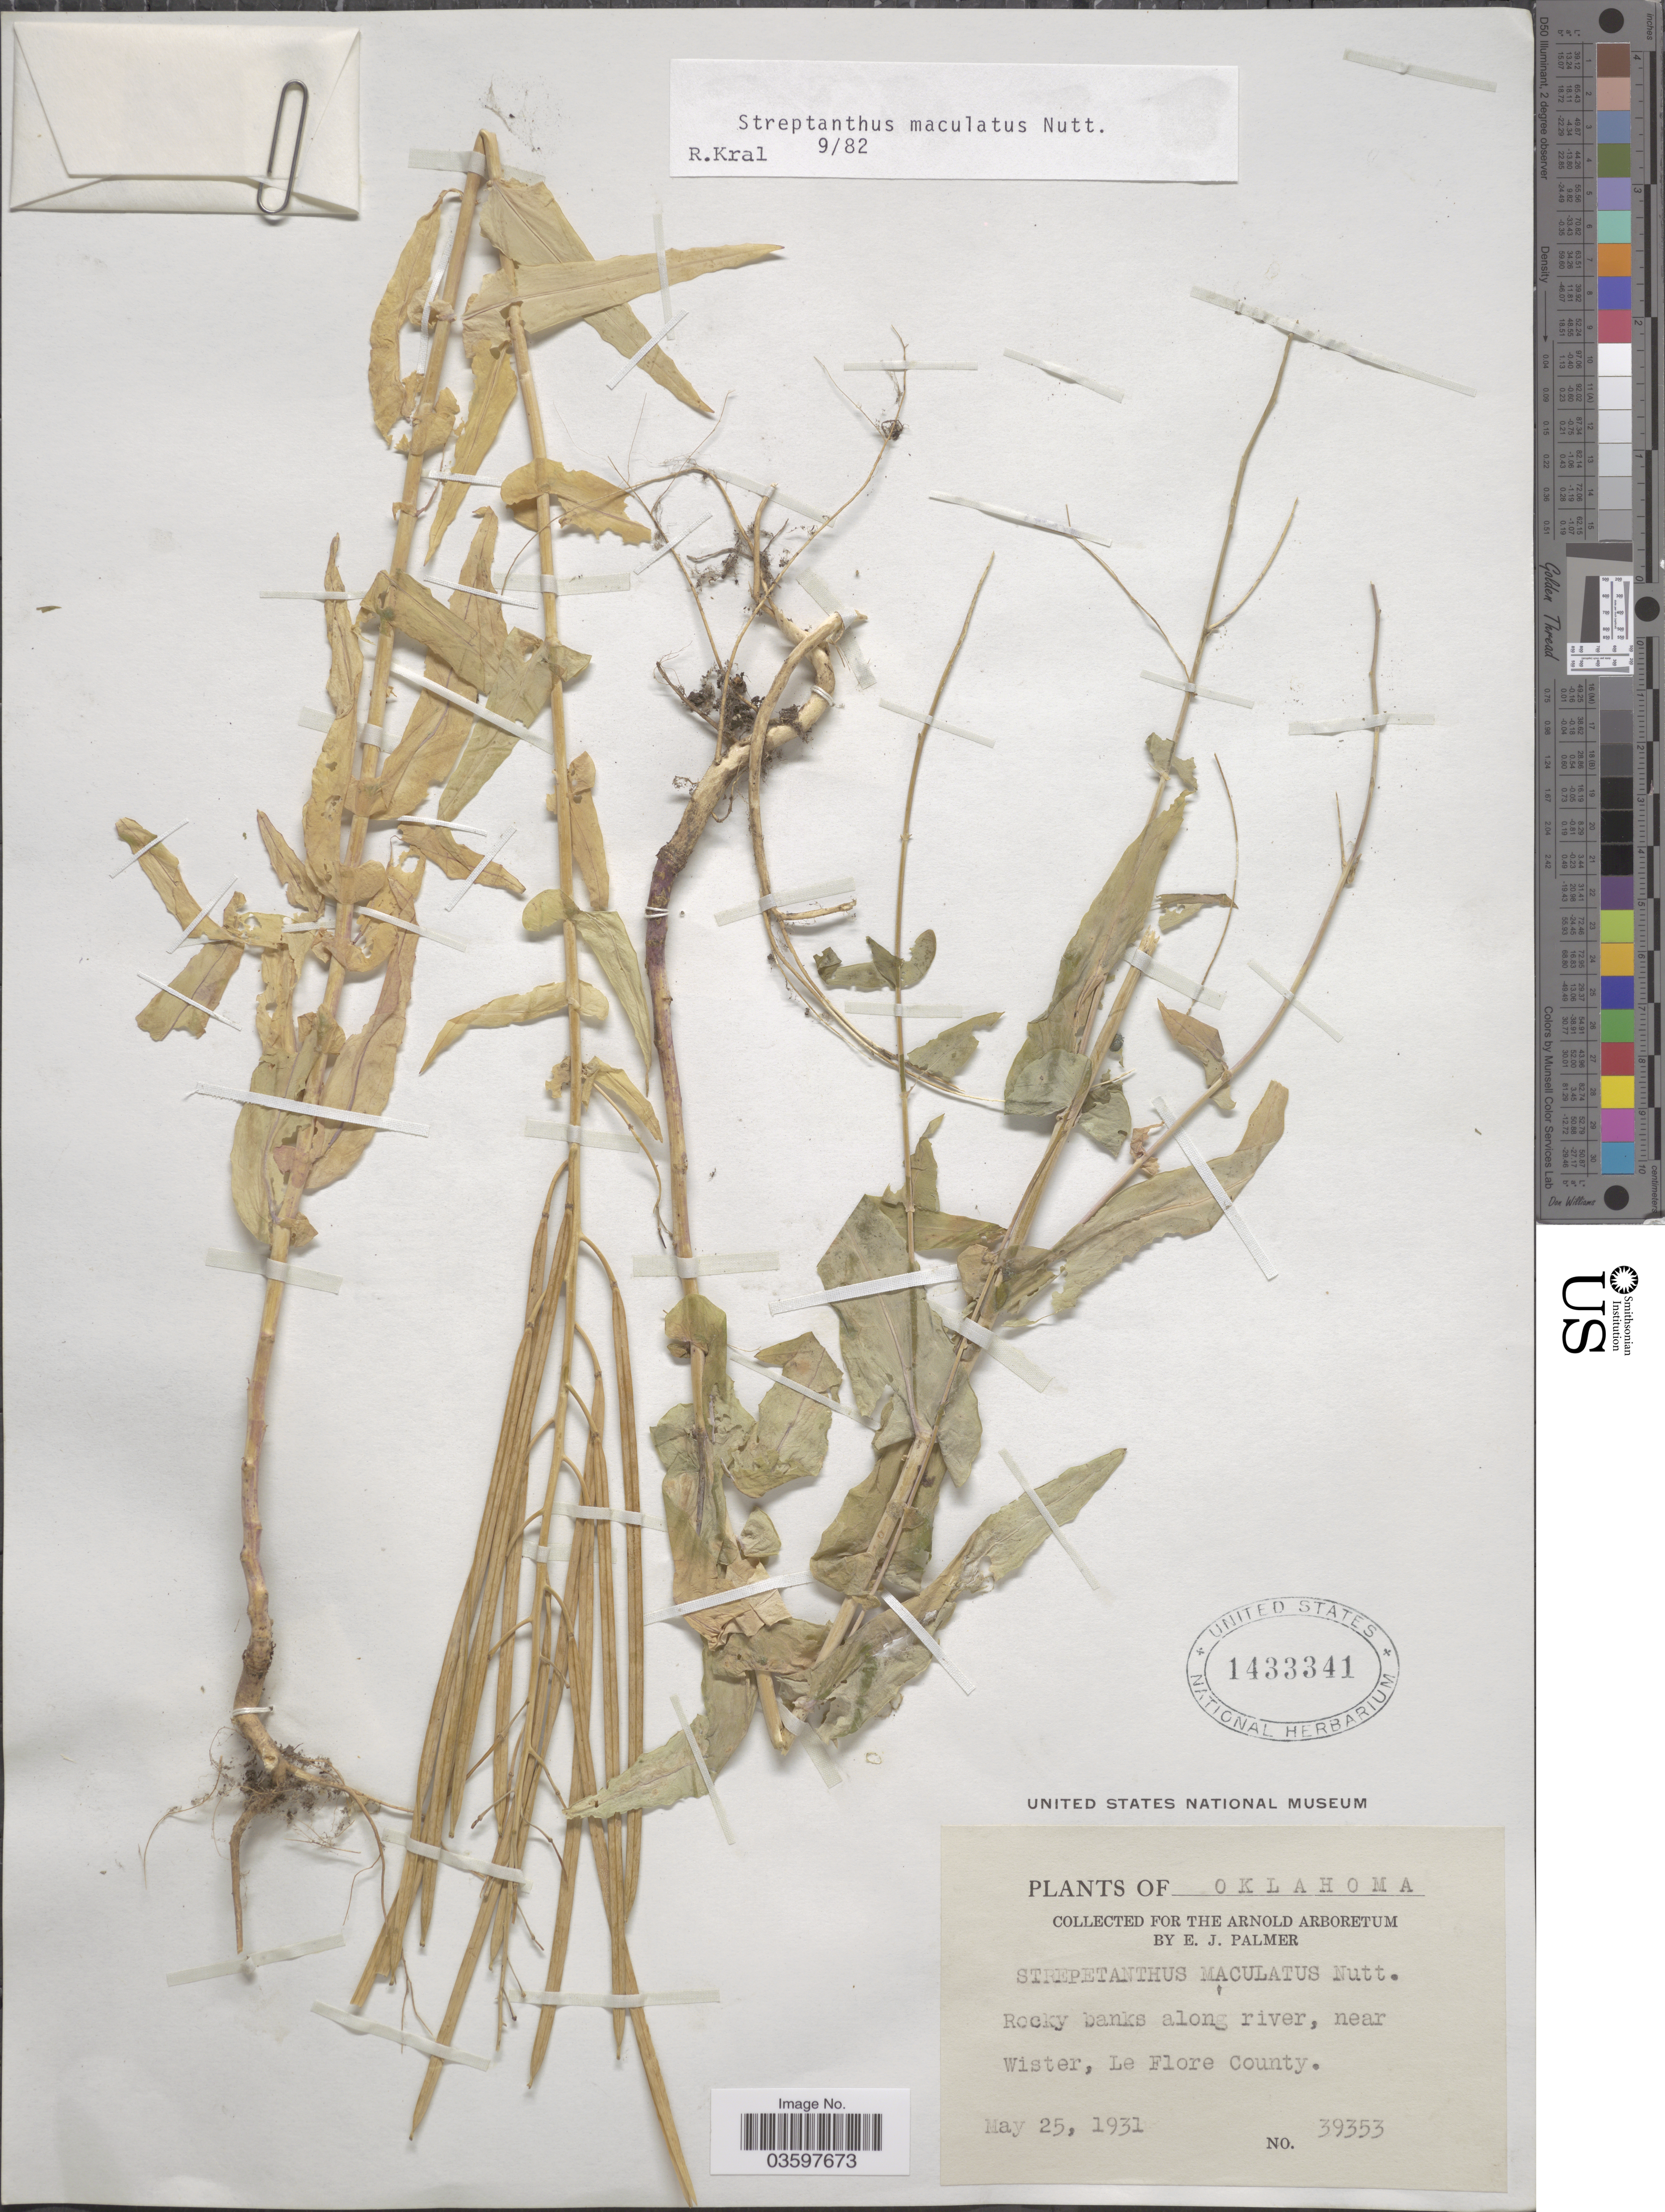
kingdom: Plantae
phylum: Tracheophyta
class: Magnoliopsida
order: Brassicales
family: Brassicaceae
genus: Streptanthus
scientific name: Streptanthus maculatus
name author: Nutt.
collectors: E. J. Palmer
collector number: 39353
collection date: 1931-05-25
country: United States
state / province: Oklahoma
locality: Rocky banks along river, near Wister, Le Flore County.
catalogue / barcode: US 1433341